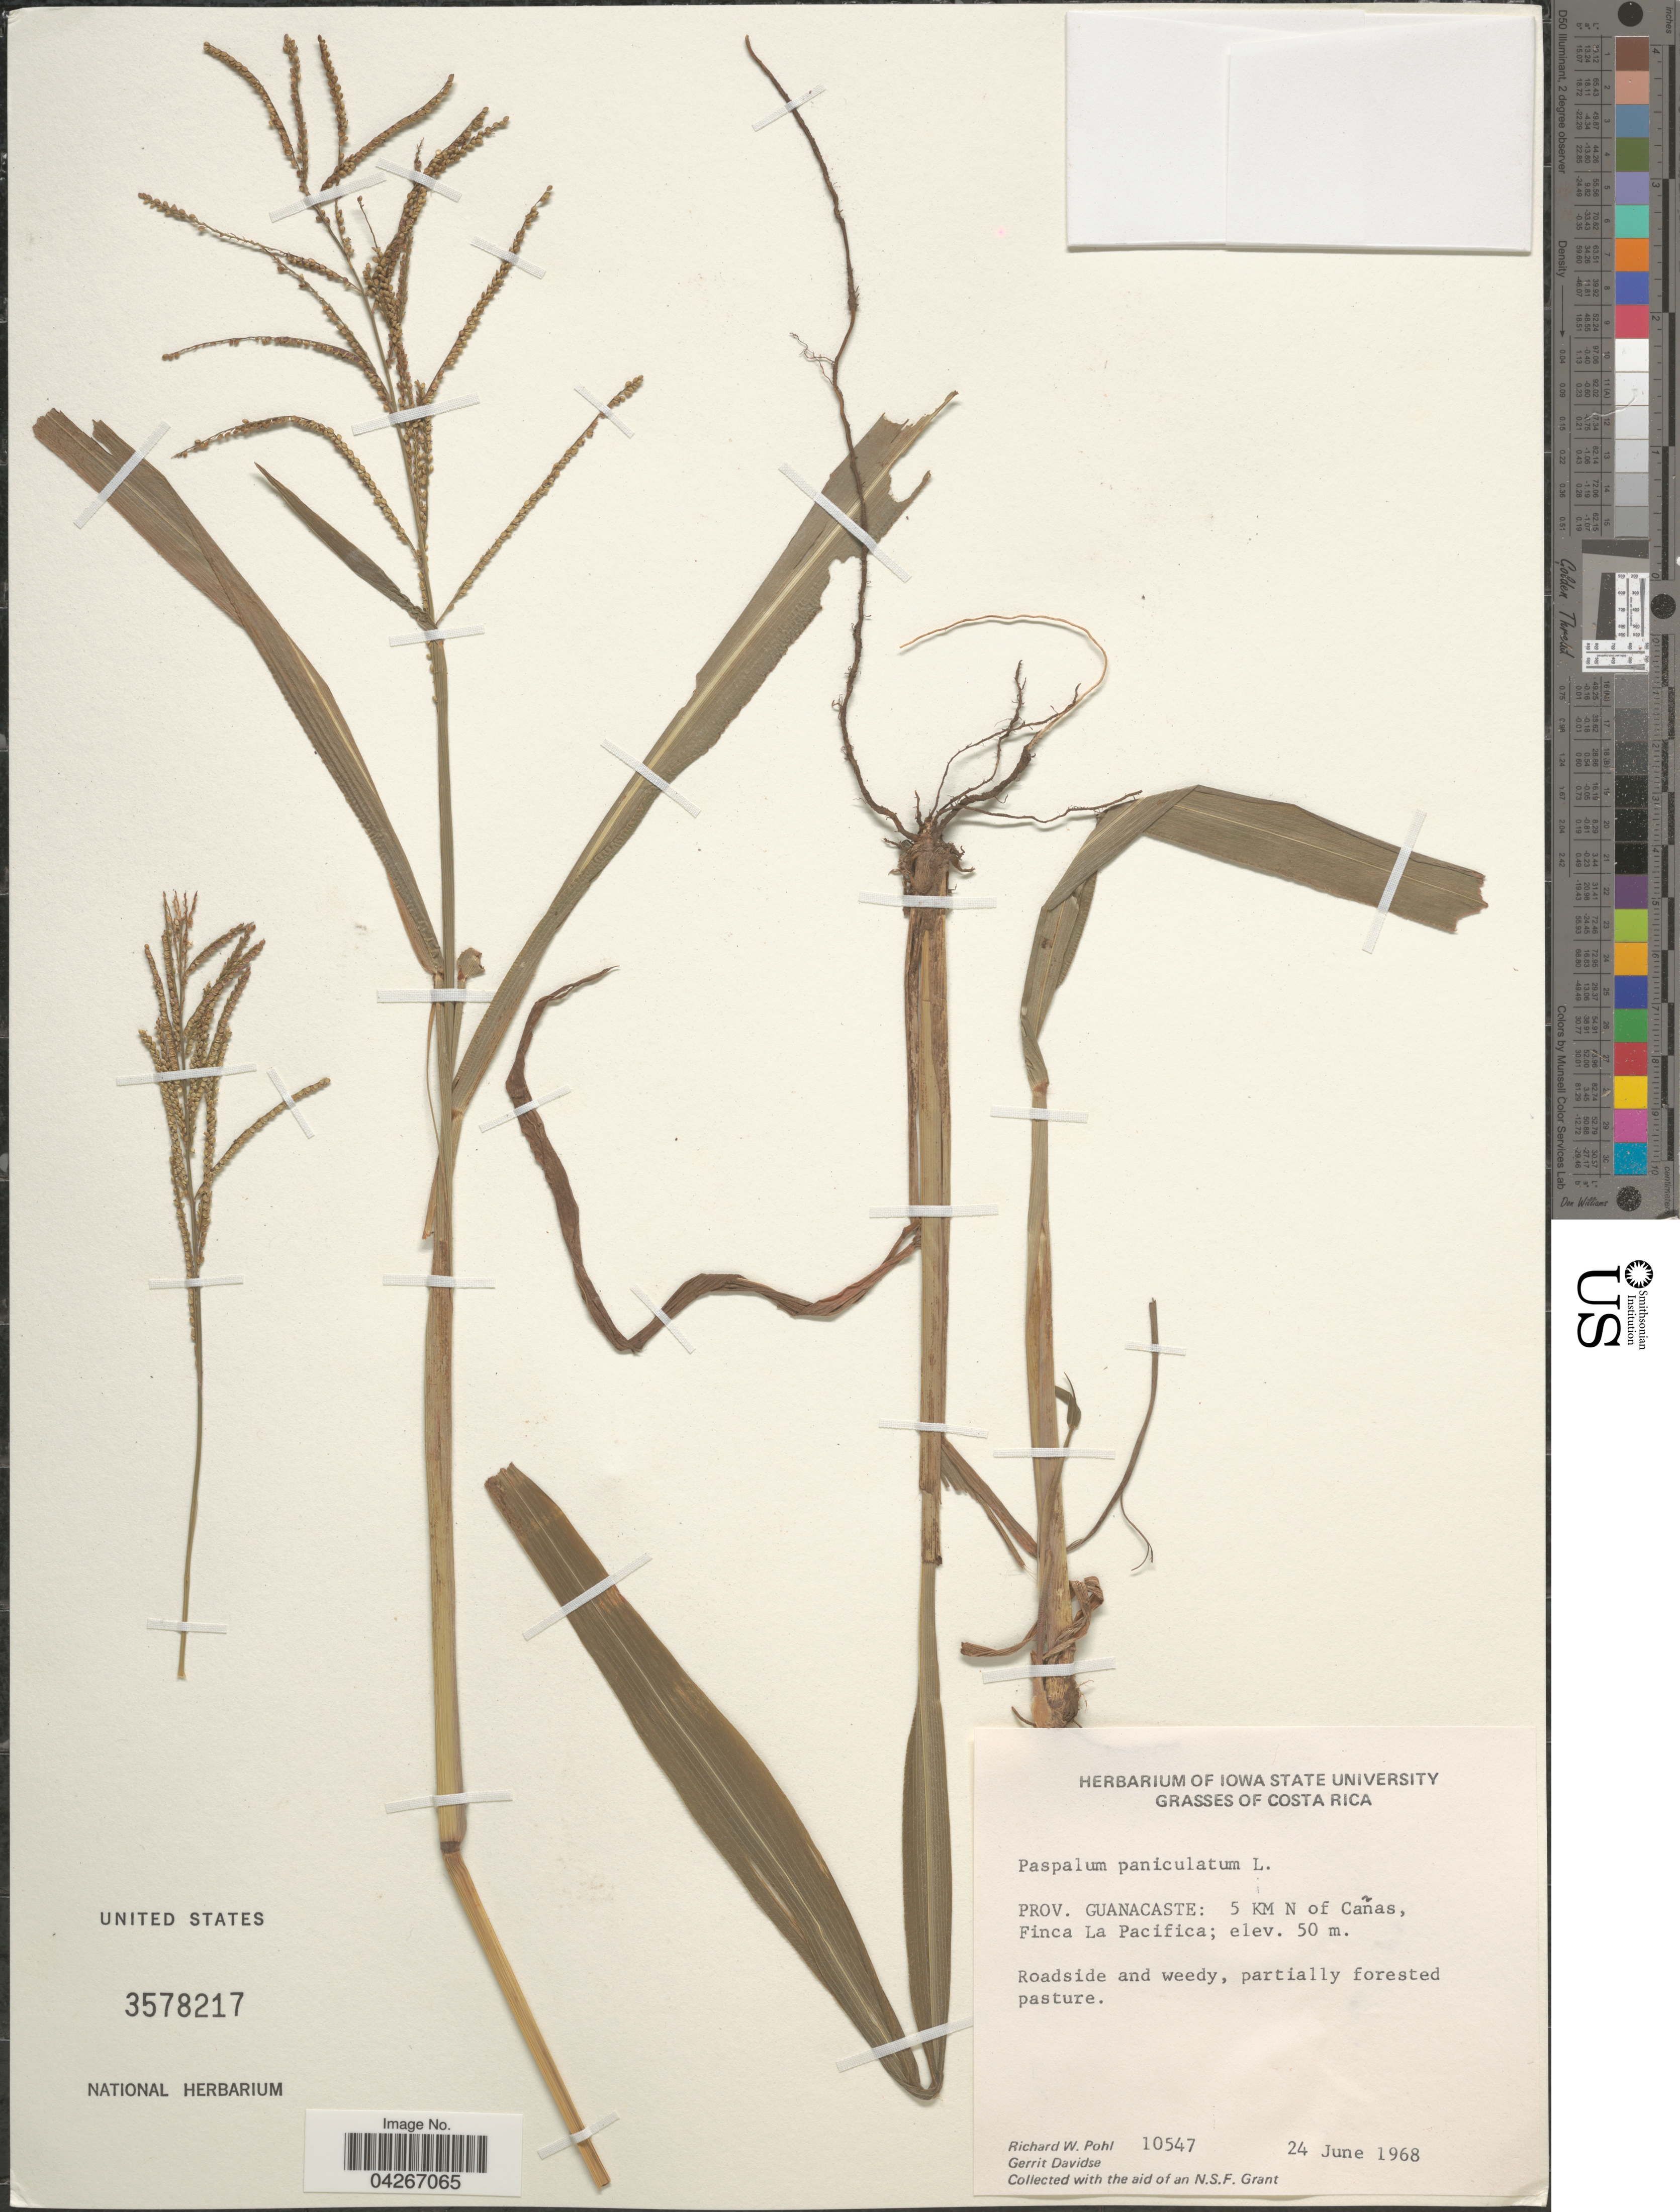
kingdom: Plantae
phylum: Tracheophyta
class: Liliopsida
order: Poales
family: Poaceae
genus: Paspalum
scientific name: Paspalum paniculatum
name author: L.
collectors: R. W. Pohl & G. Davidse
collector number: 10547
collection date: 1968-06-24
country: Costa Rica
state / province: Guanacaste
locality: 5 Km N of Cañas, Finca La Pacifica.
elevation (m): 50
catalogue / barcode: US 3578217